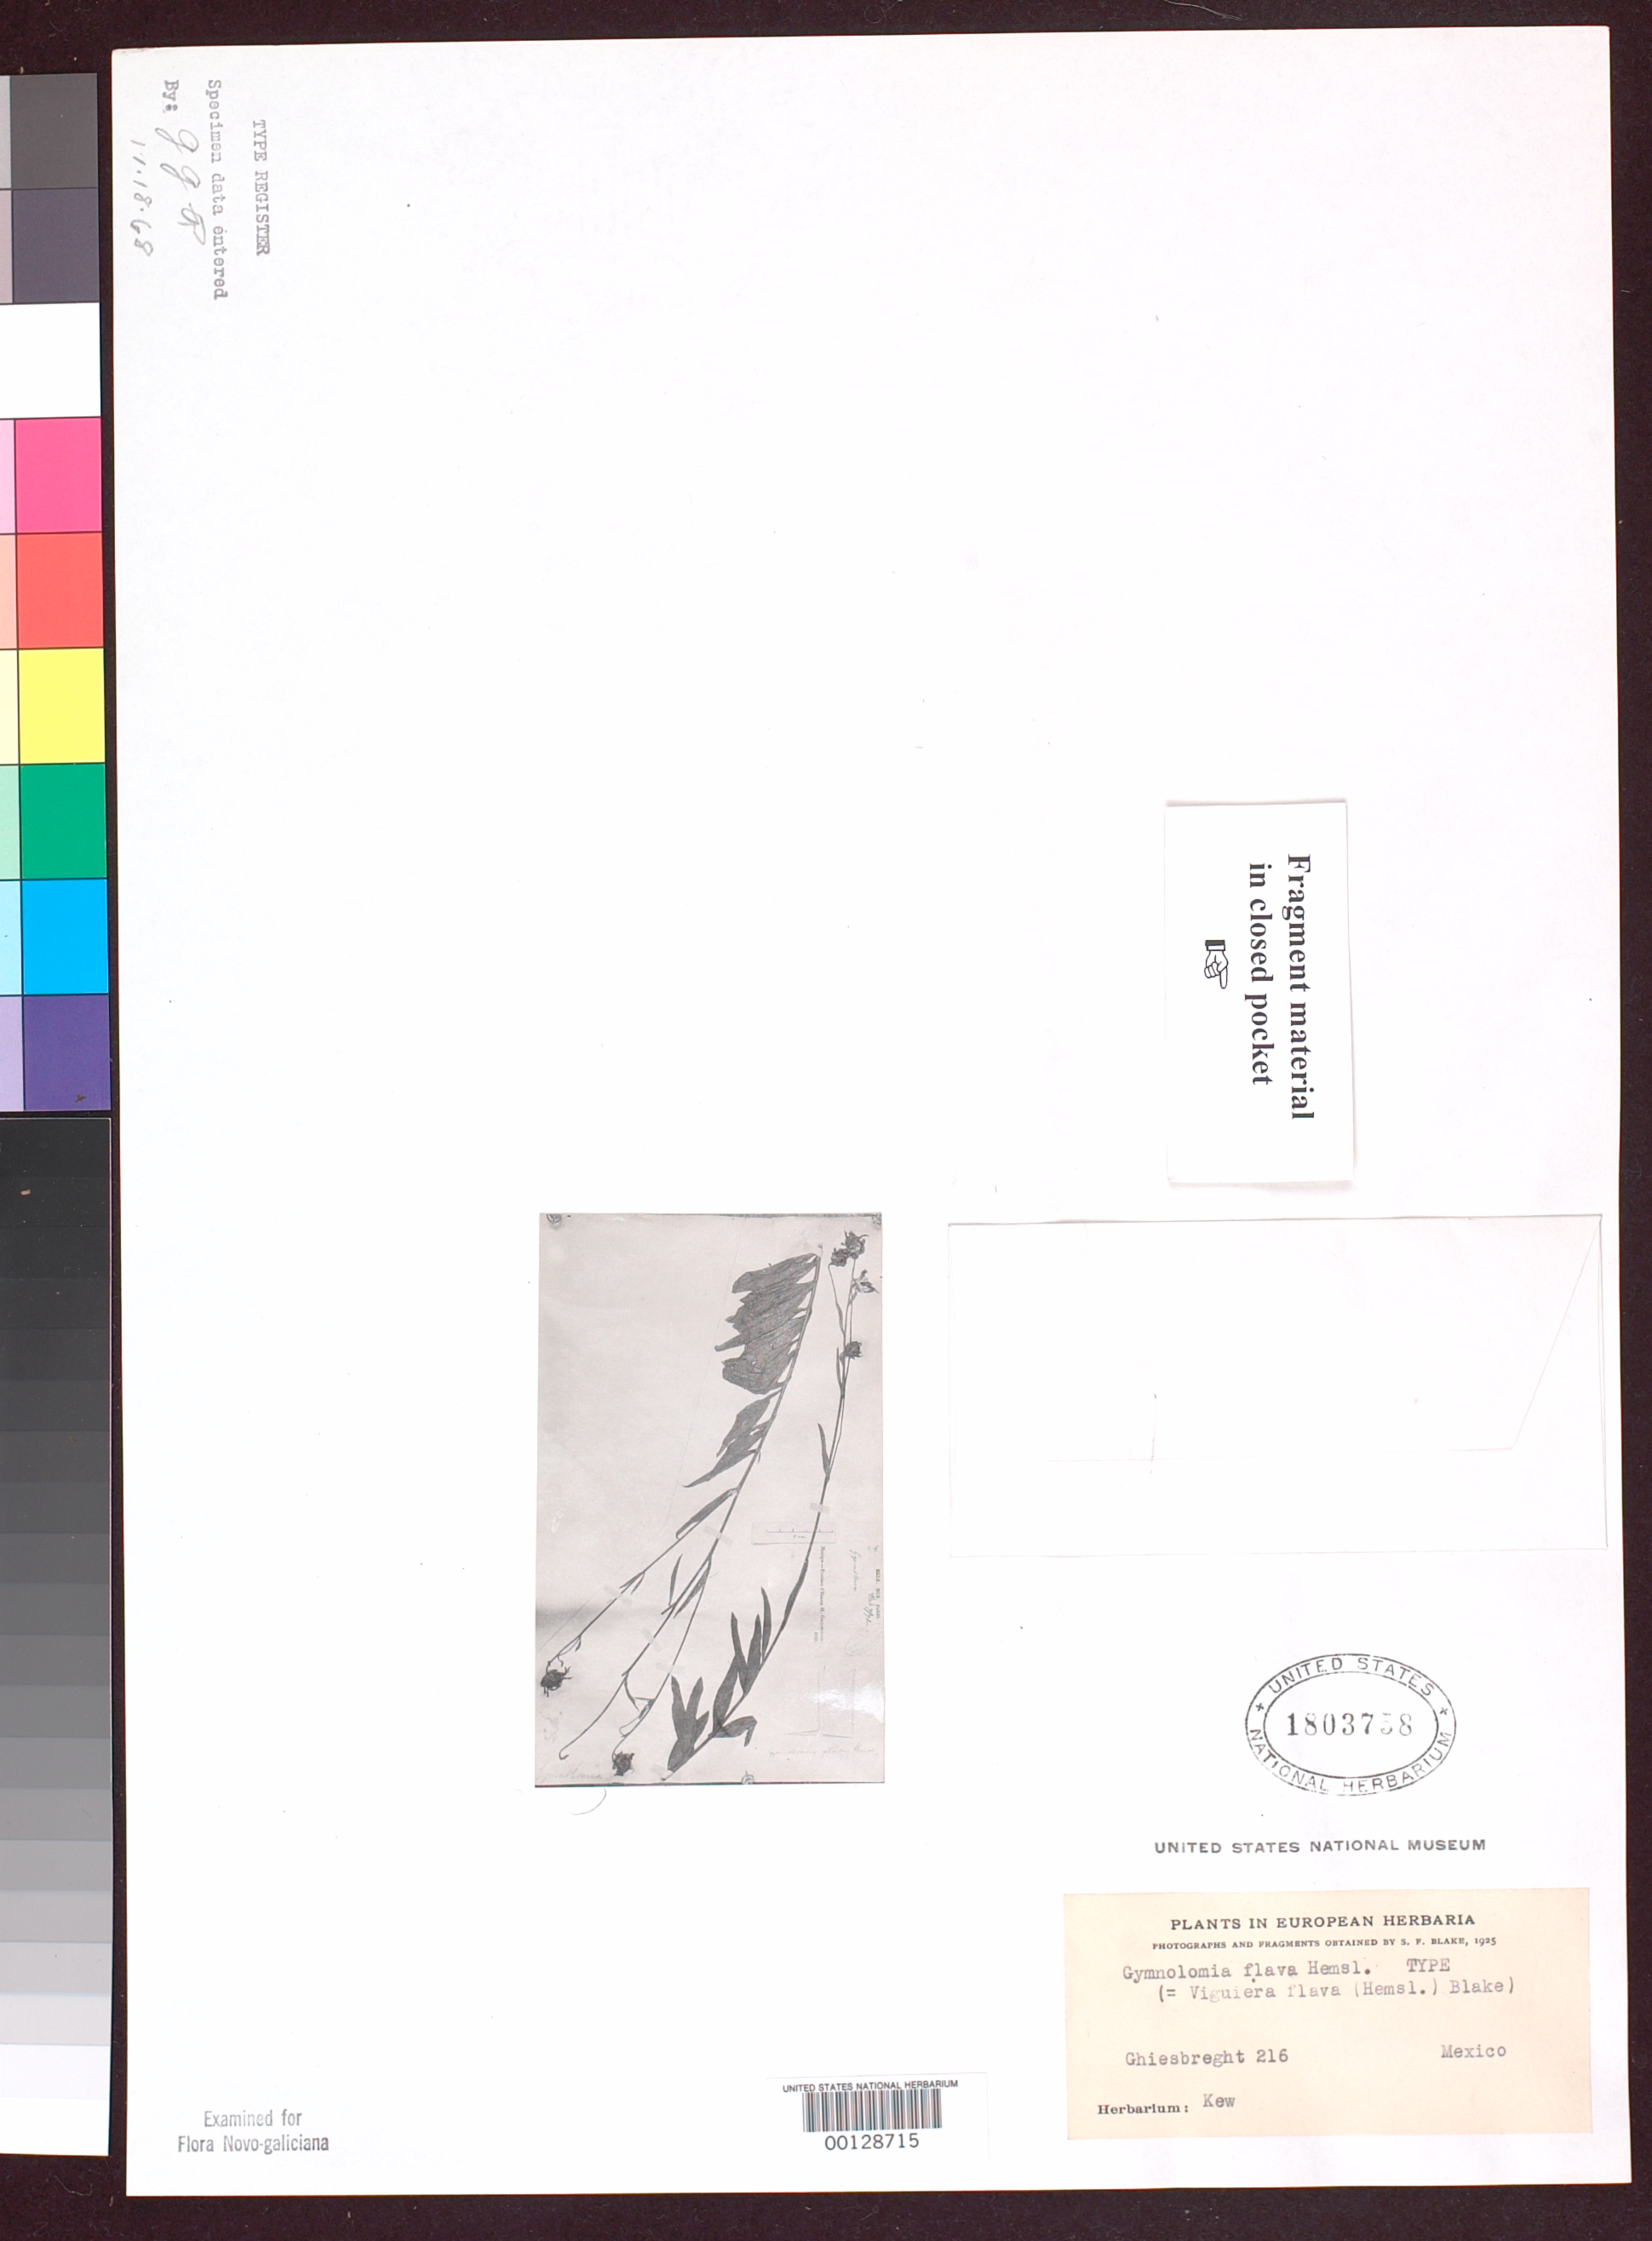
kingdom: Plantae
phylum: Tracheophyta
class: Magnoliopsida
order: Asterales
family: Asteraceae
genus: Gymnolomia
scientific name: Gymnolomia flava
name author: Hemsl.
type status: Type Material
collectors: A. Ghiesbreght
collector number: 216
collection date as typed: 1842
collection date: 1842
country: Mexico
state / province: Oaxaca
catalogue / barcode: US 1803758